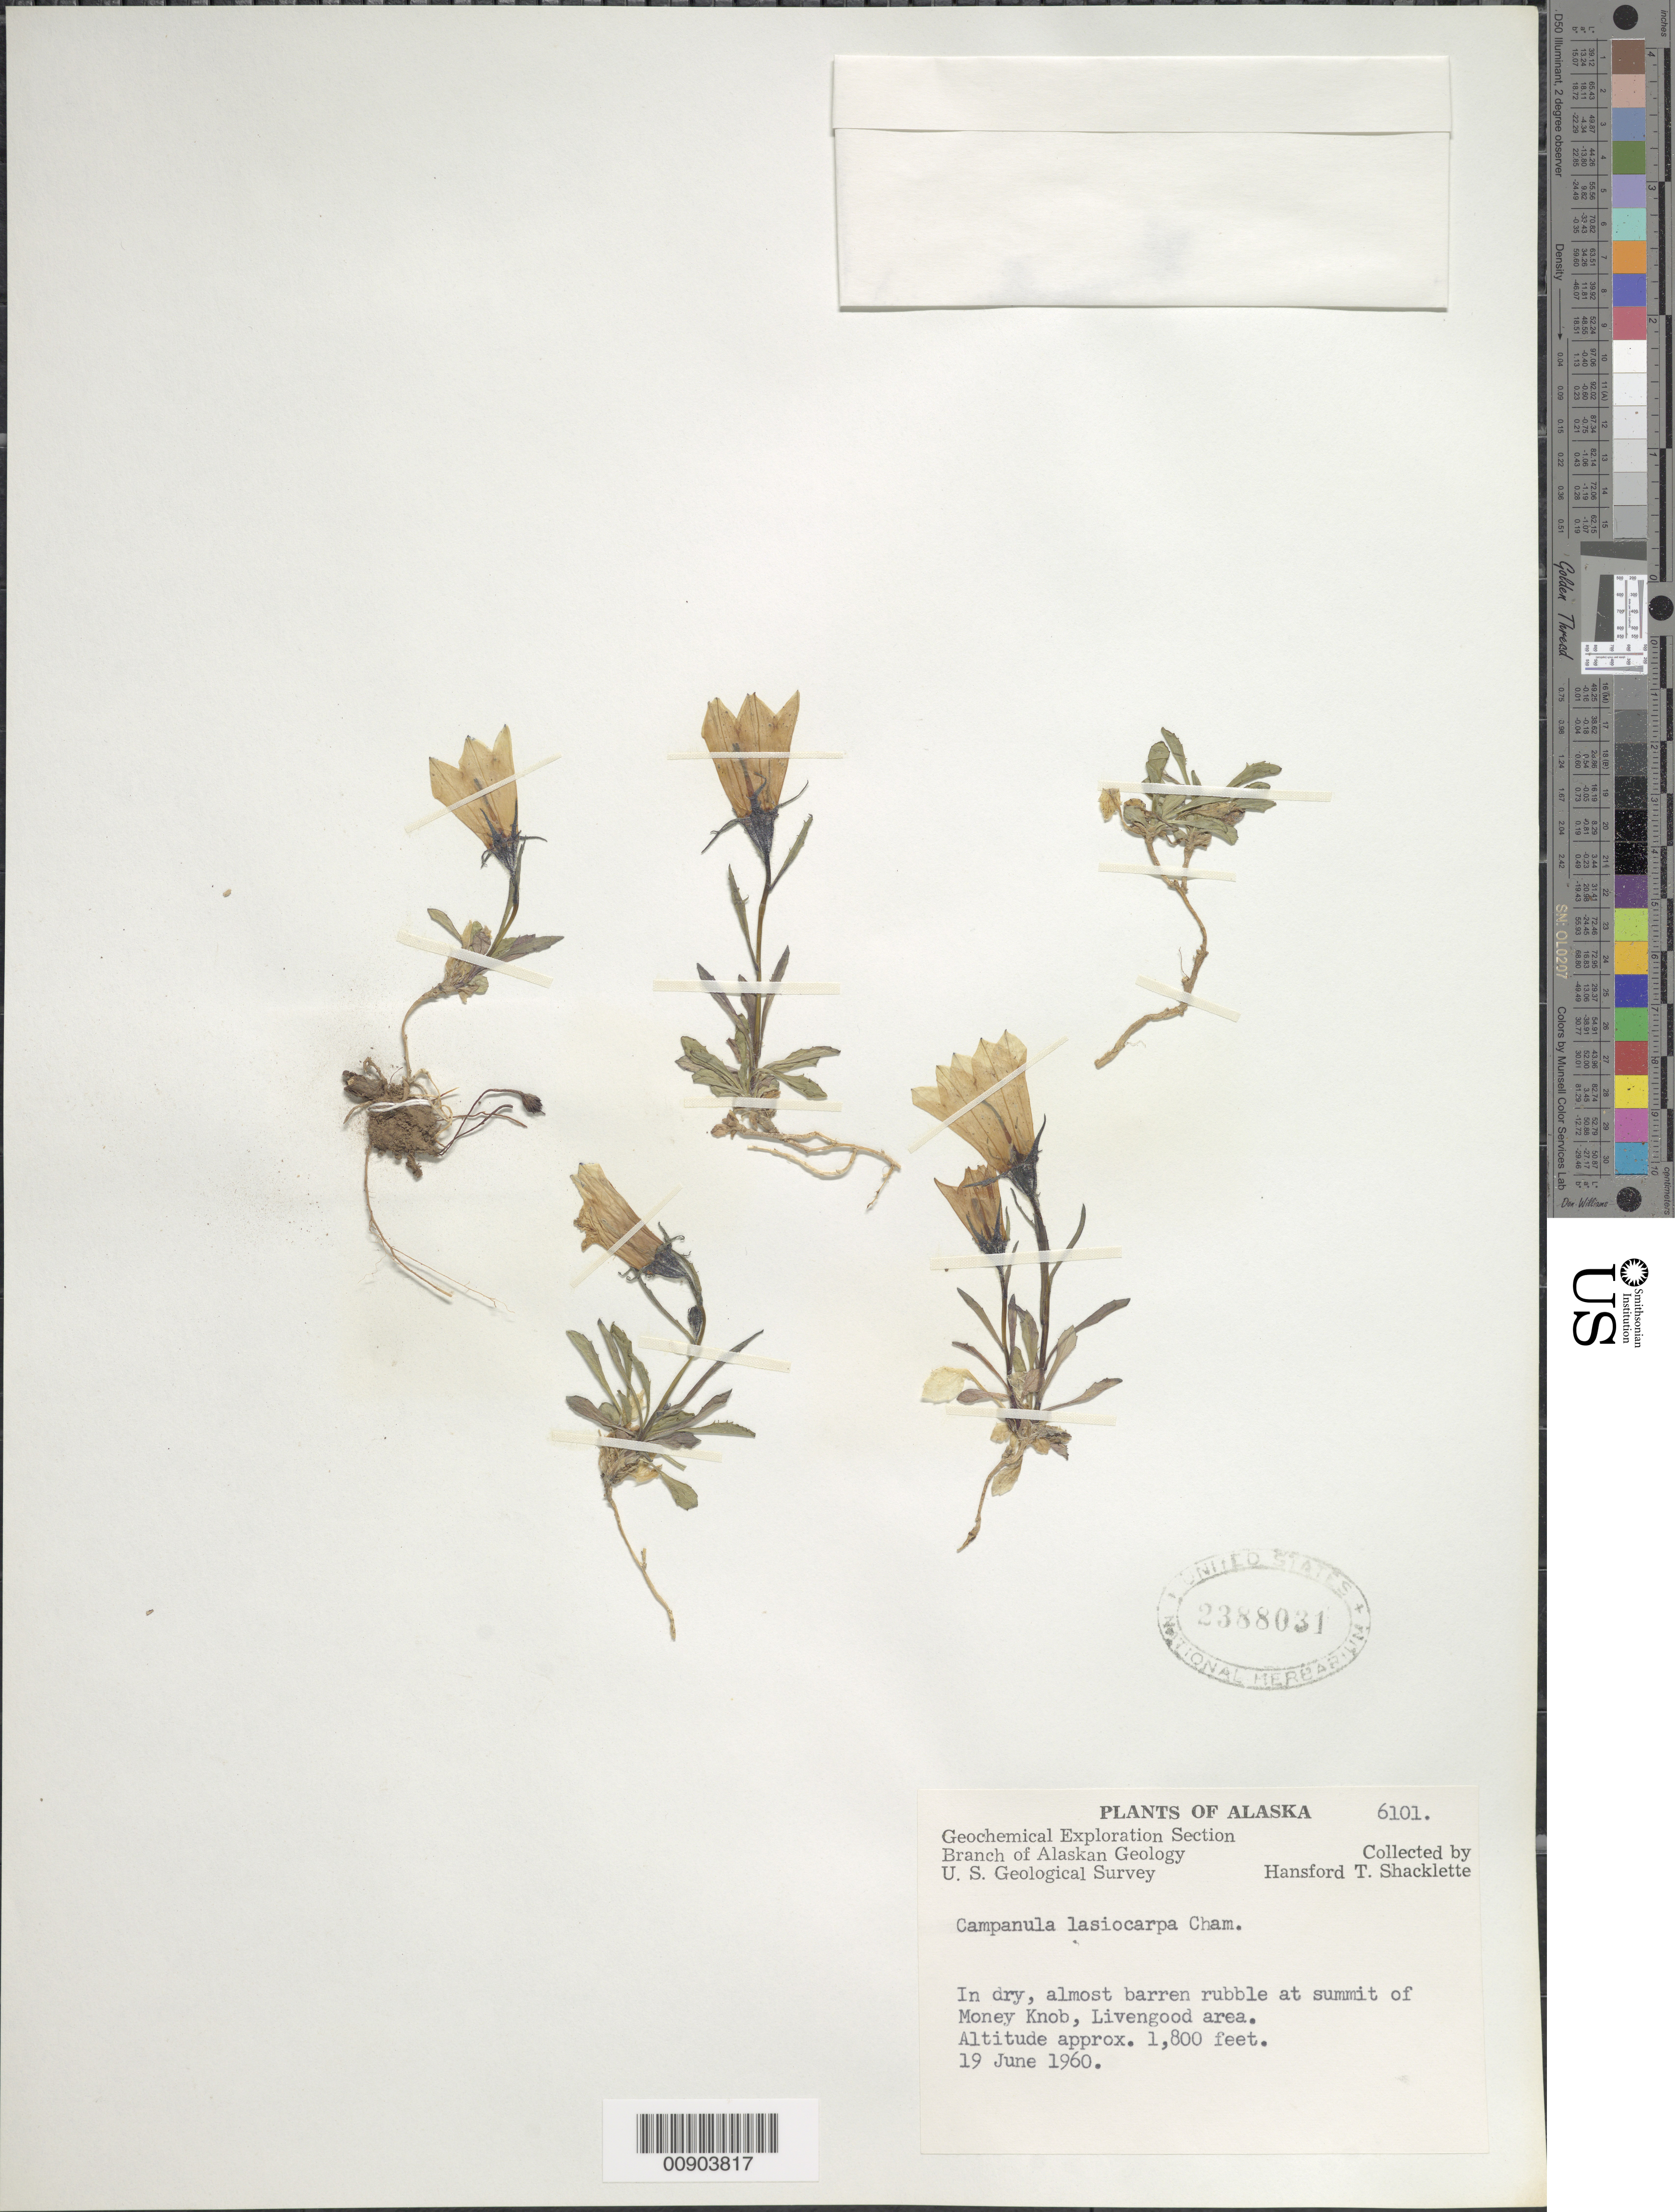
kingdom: Plantae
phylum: Tracheophyta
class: Magnoliopsida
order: Asterales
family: Campanulaceae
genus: Campanula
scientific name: Campanula lasiocarpa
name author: Cham.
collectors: H. Shacklette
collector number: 6101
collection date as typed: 19 Jun 1960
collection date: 1960-06-19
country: United States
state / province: Alaska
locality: Money Knob, Livengood area.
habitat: In dry, almost barren rubble at summit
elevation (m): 549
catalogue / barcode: US 2388031